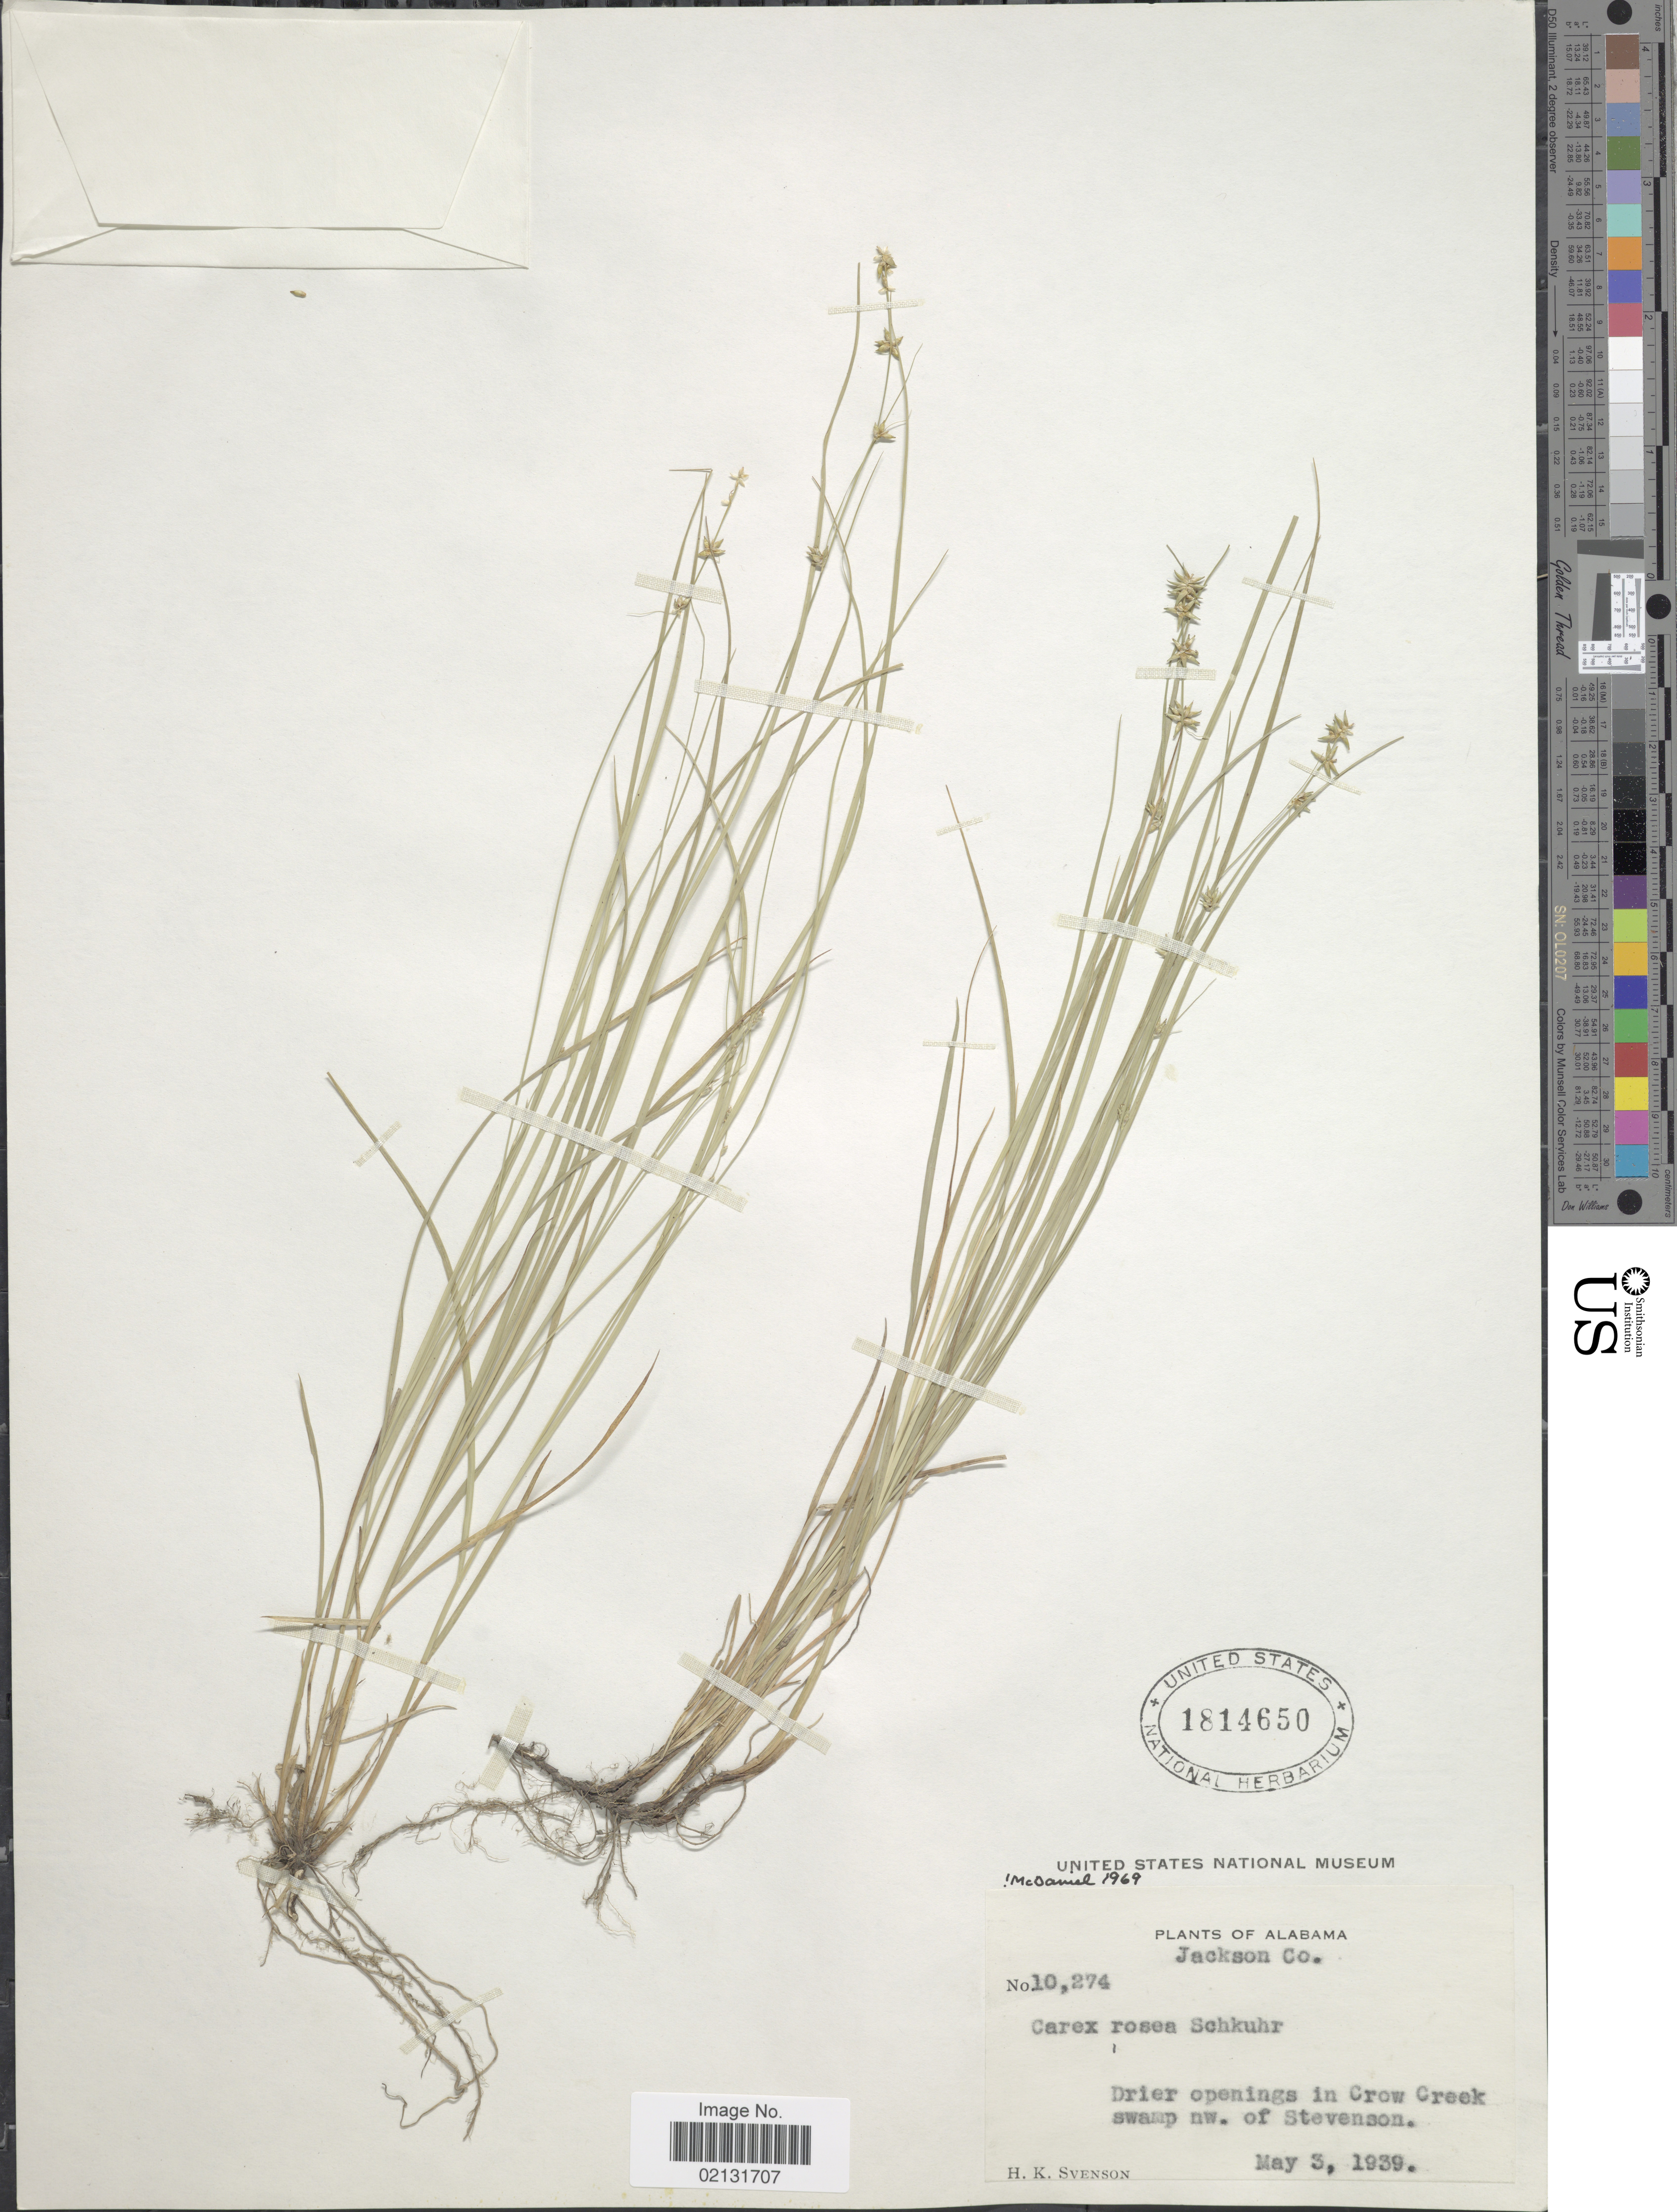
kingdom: Plantae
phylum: Tracheophyta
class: Liliopsida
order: Poales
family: Cyperaceae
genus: Carex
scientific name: Carex rosea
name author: Willd.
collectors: H. K. Svenson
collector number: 10274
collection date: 1939-05-03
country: United States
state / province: Alabama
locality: Jackson Co., drier openings in Crow Creek swamp nw. of Stevenson.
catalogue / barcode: US 1814650